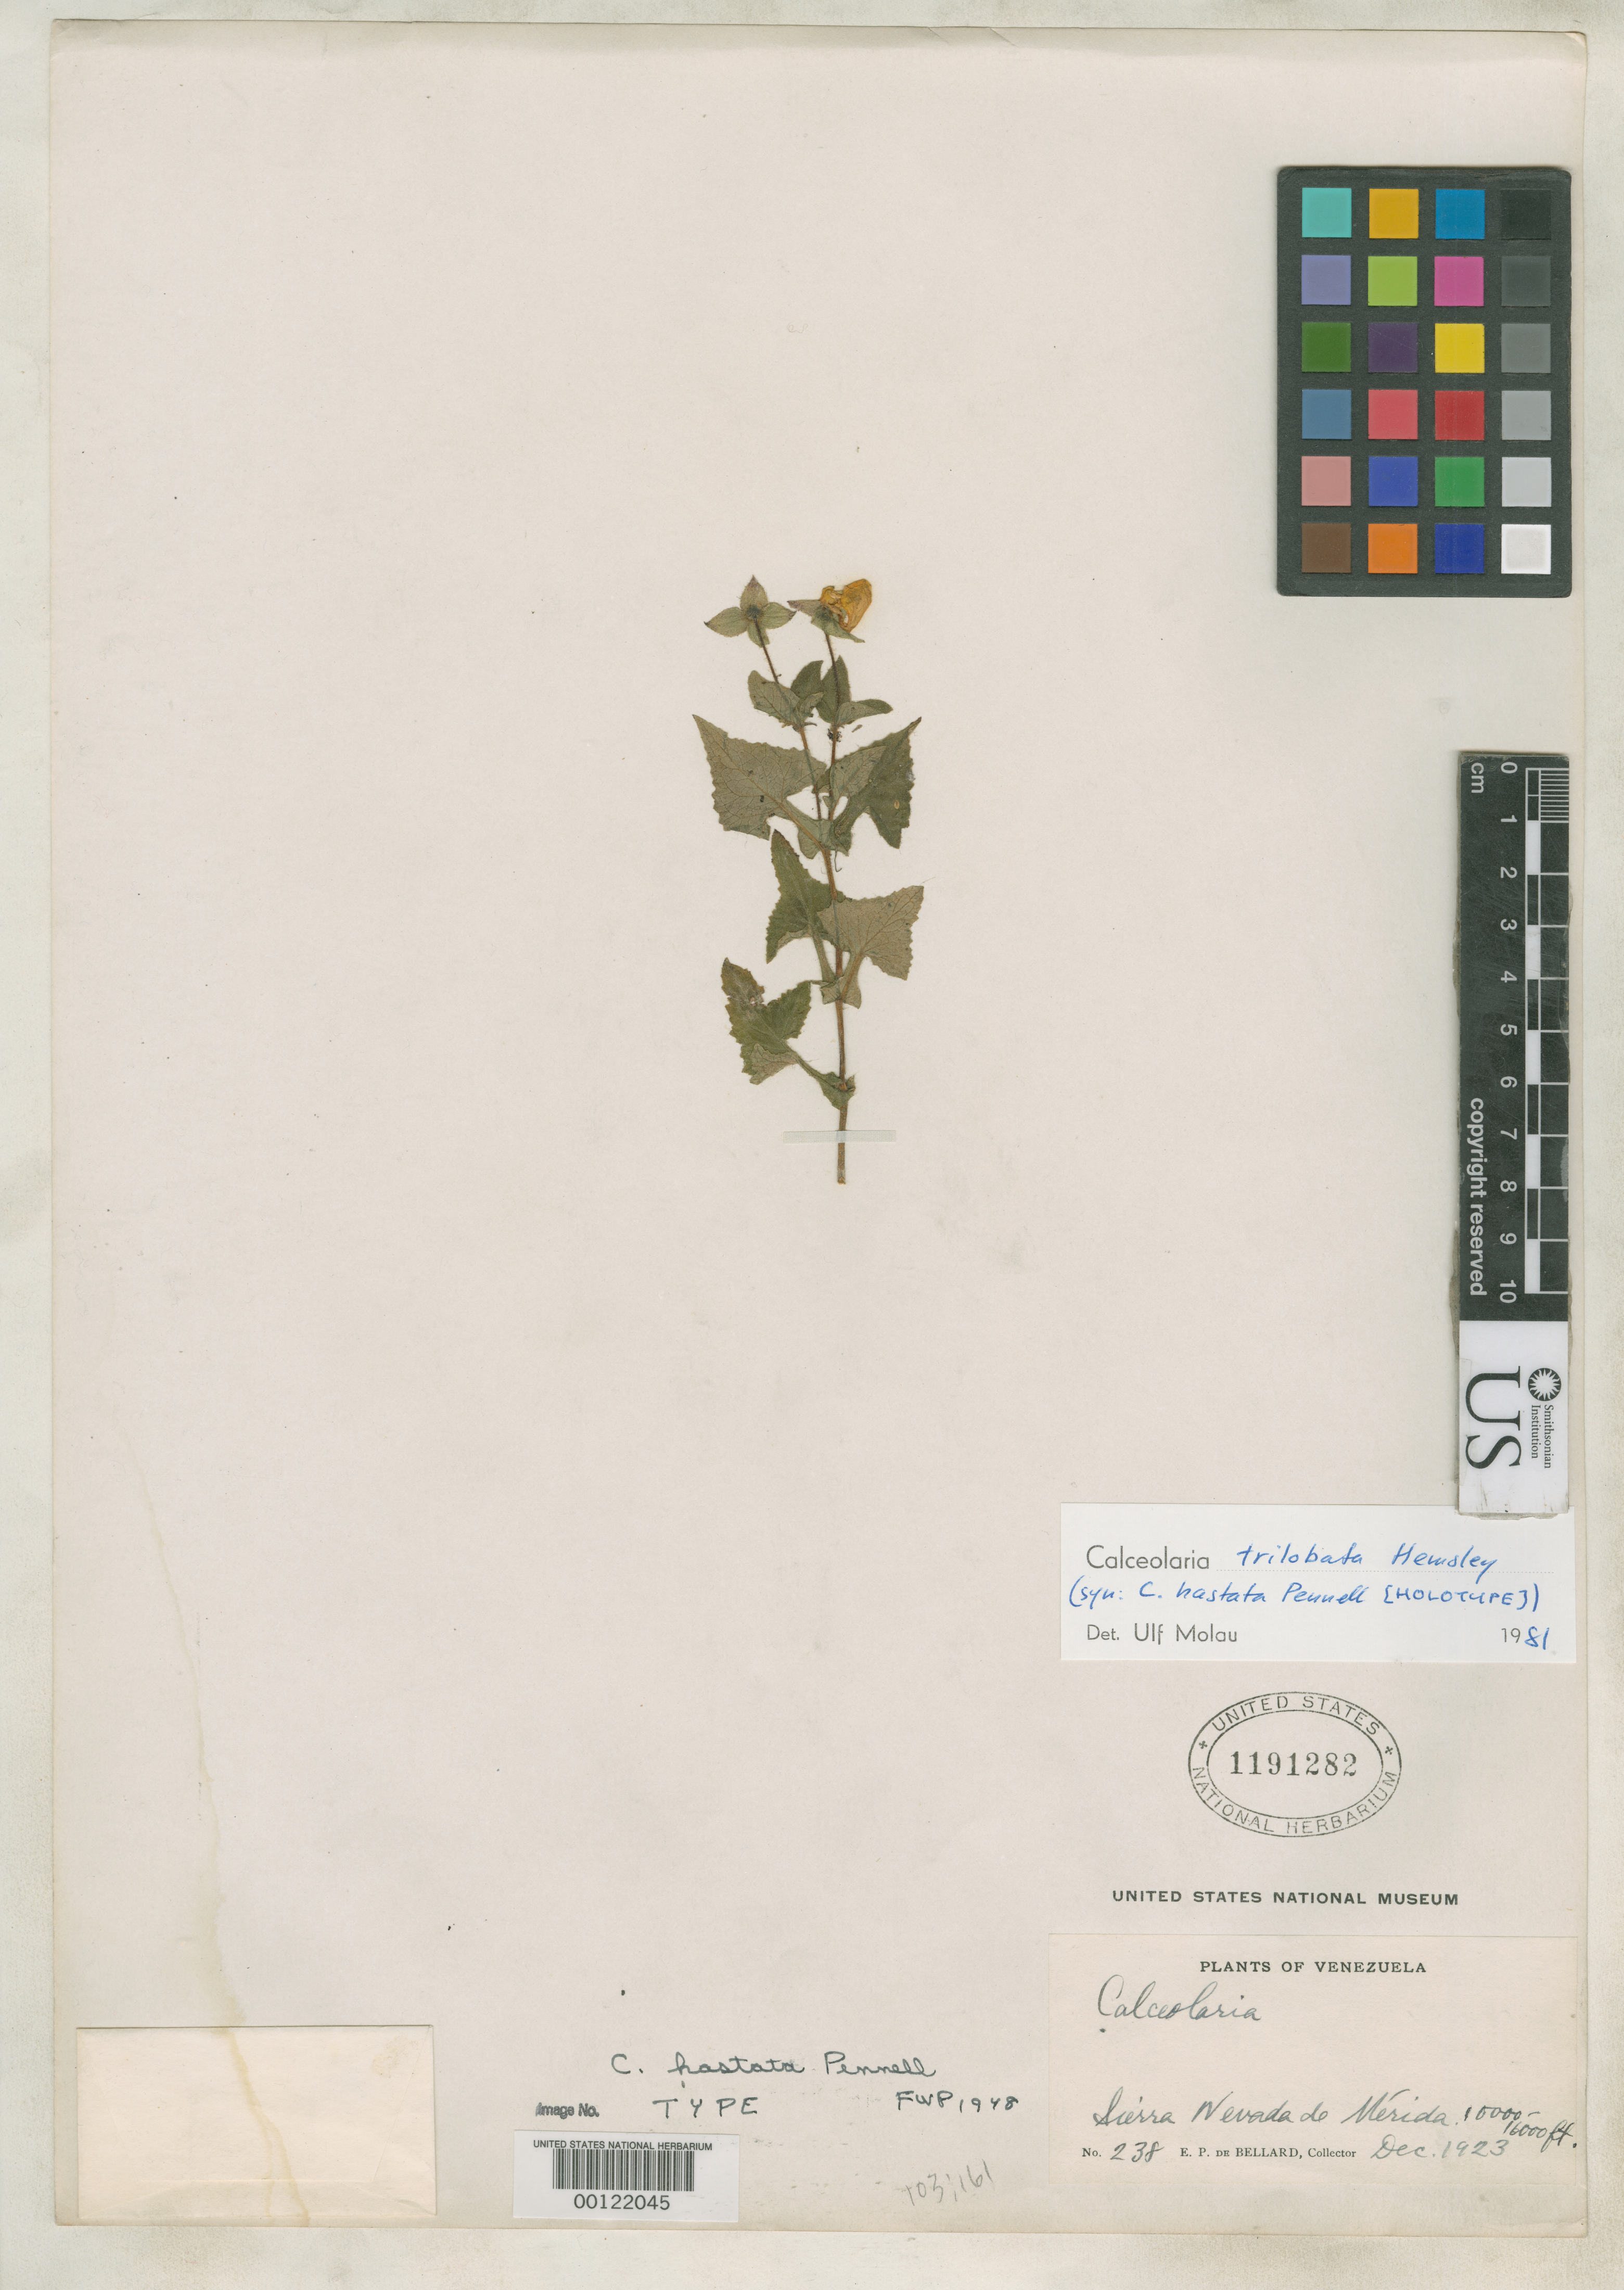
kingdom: Plantae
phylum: Tracheophyta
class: Magnoliopsida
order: Lamiales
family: Calceolariaceae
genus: Calceolaria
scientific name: Calceolaria hastata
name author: Pennell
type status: Holotype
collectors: E. de Bellard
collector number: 238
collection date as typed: Dec 1923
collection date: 1923-12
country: Venezuela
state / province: Mérida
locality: Sierra Nevada.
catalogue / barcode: US 1191282